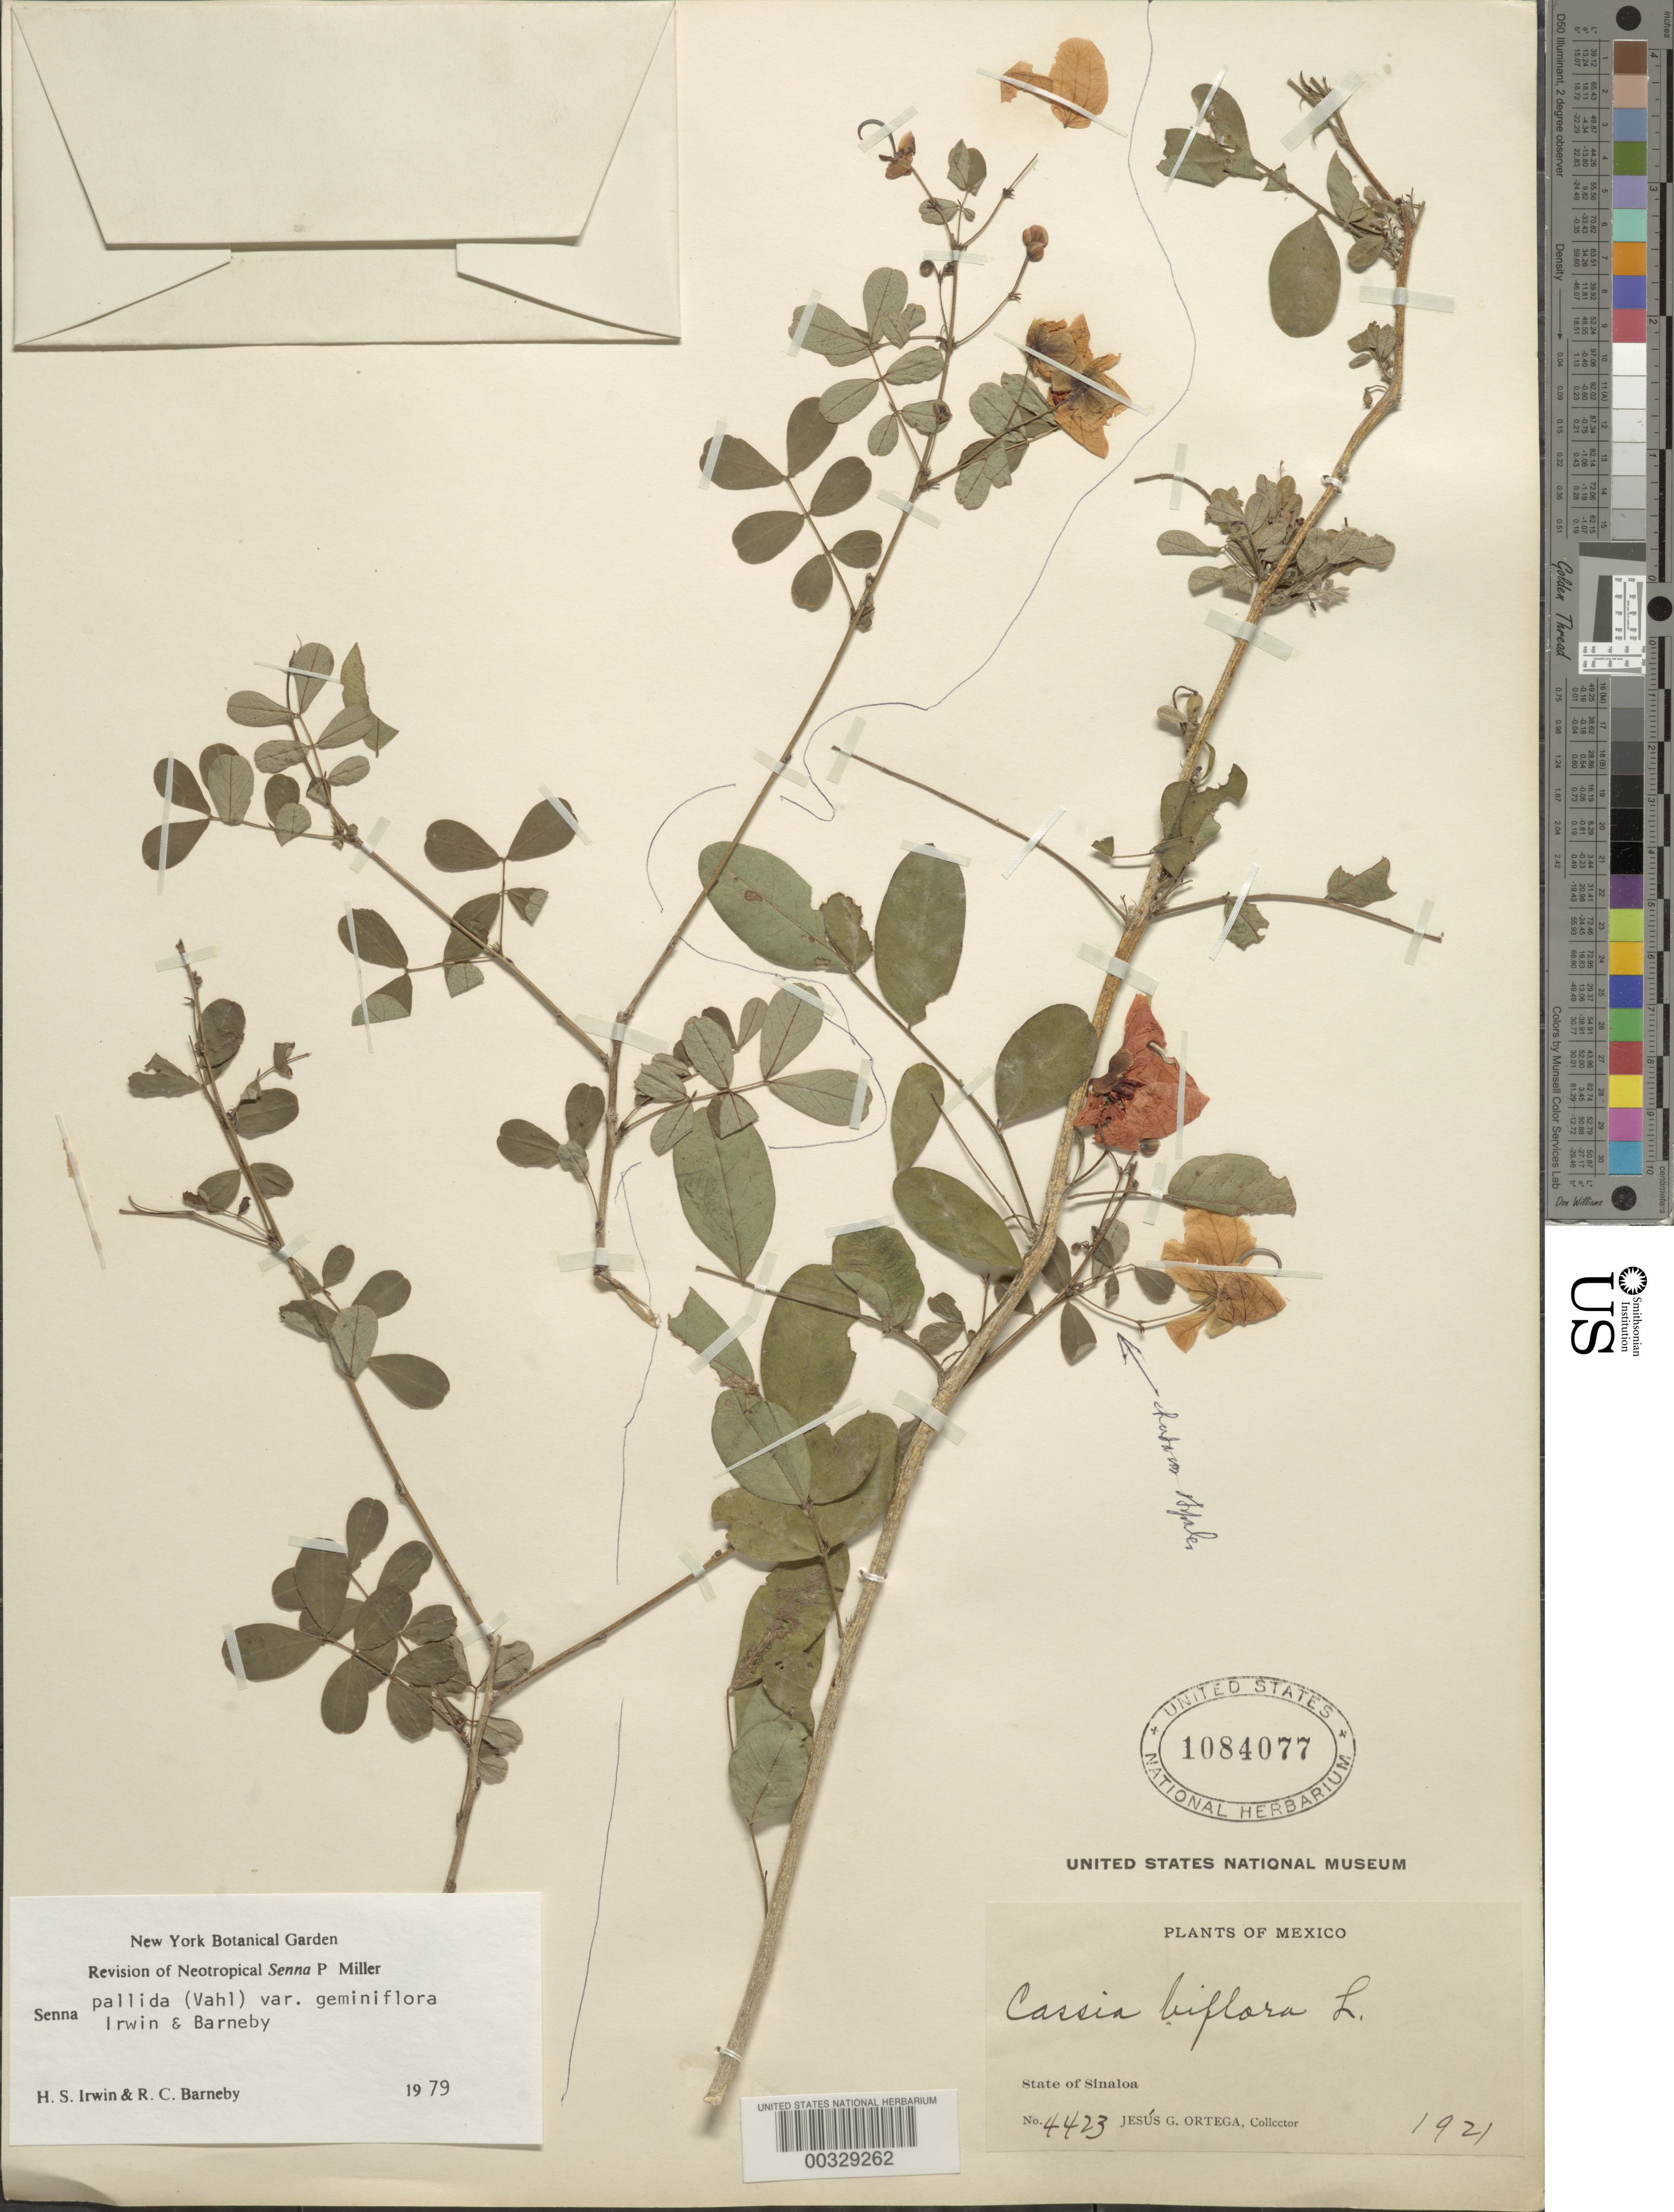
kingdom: Plantae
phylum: Tracheophyta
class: Magnoliopsida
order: Fabales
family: Fabaceae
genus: Senna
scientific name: Senna pallida var. geminiflora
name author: H.S. Irwin & Barneby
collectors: J. Ortega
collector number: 4423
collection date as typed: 1921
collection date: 1921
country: Mexico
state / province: Sinaloa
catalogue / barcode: US 1084077